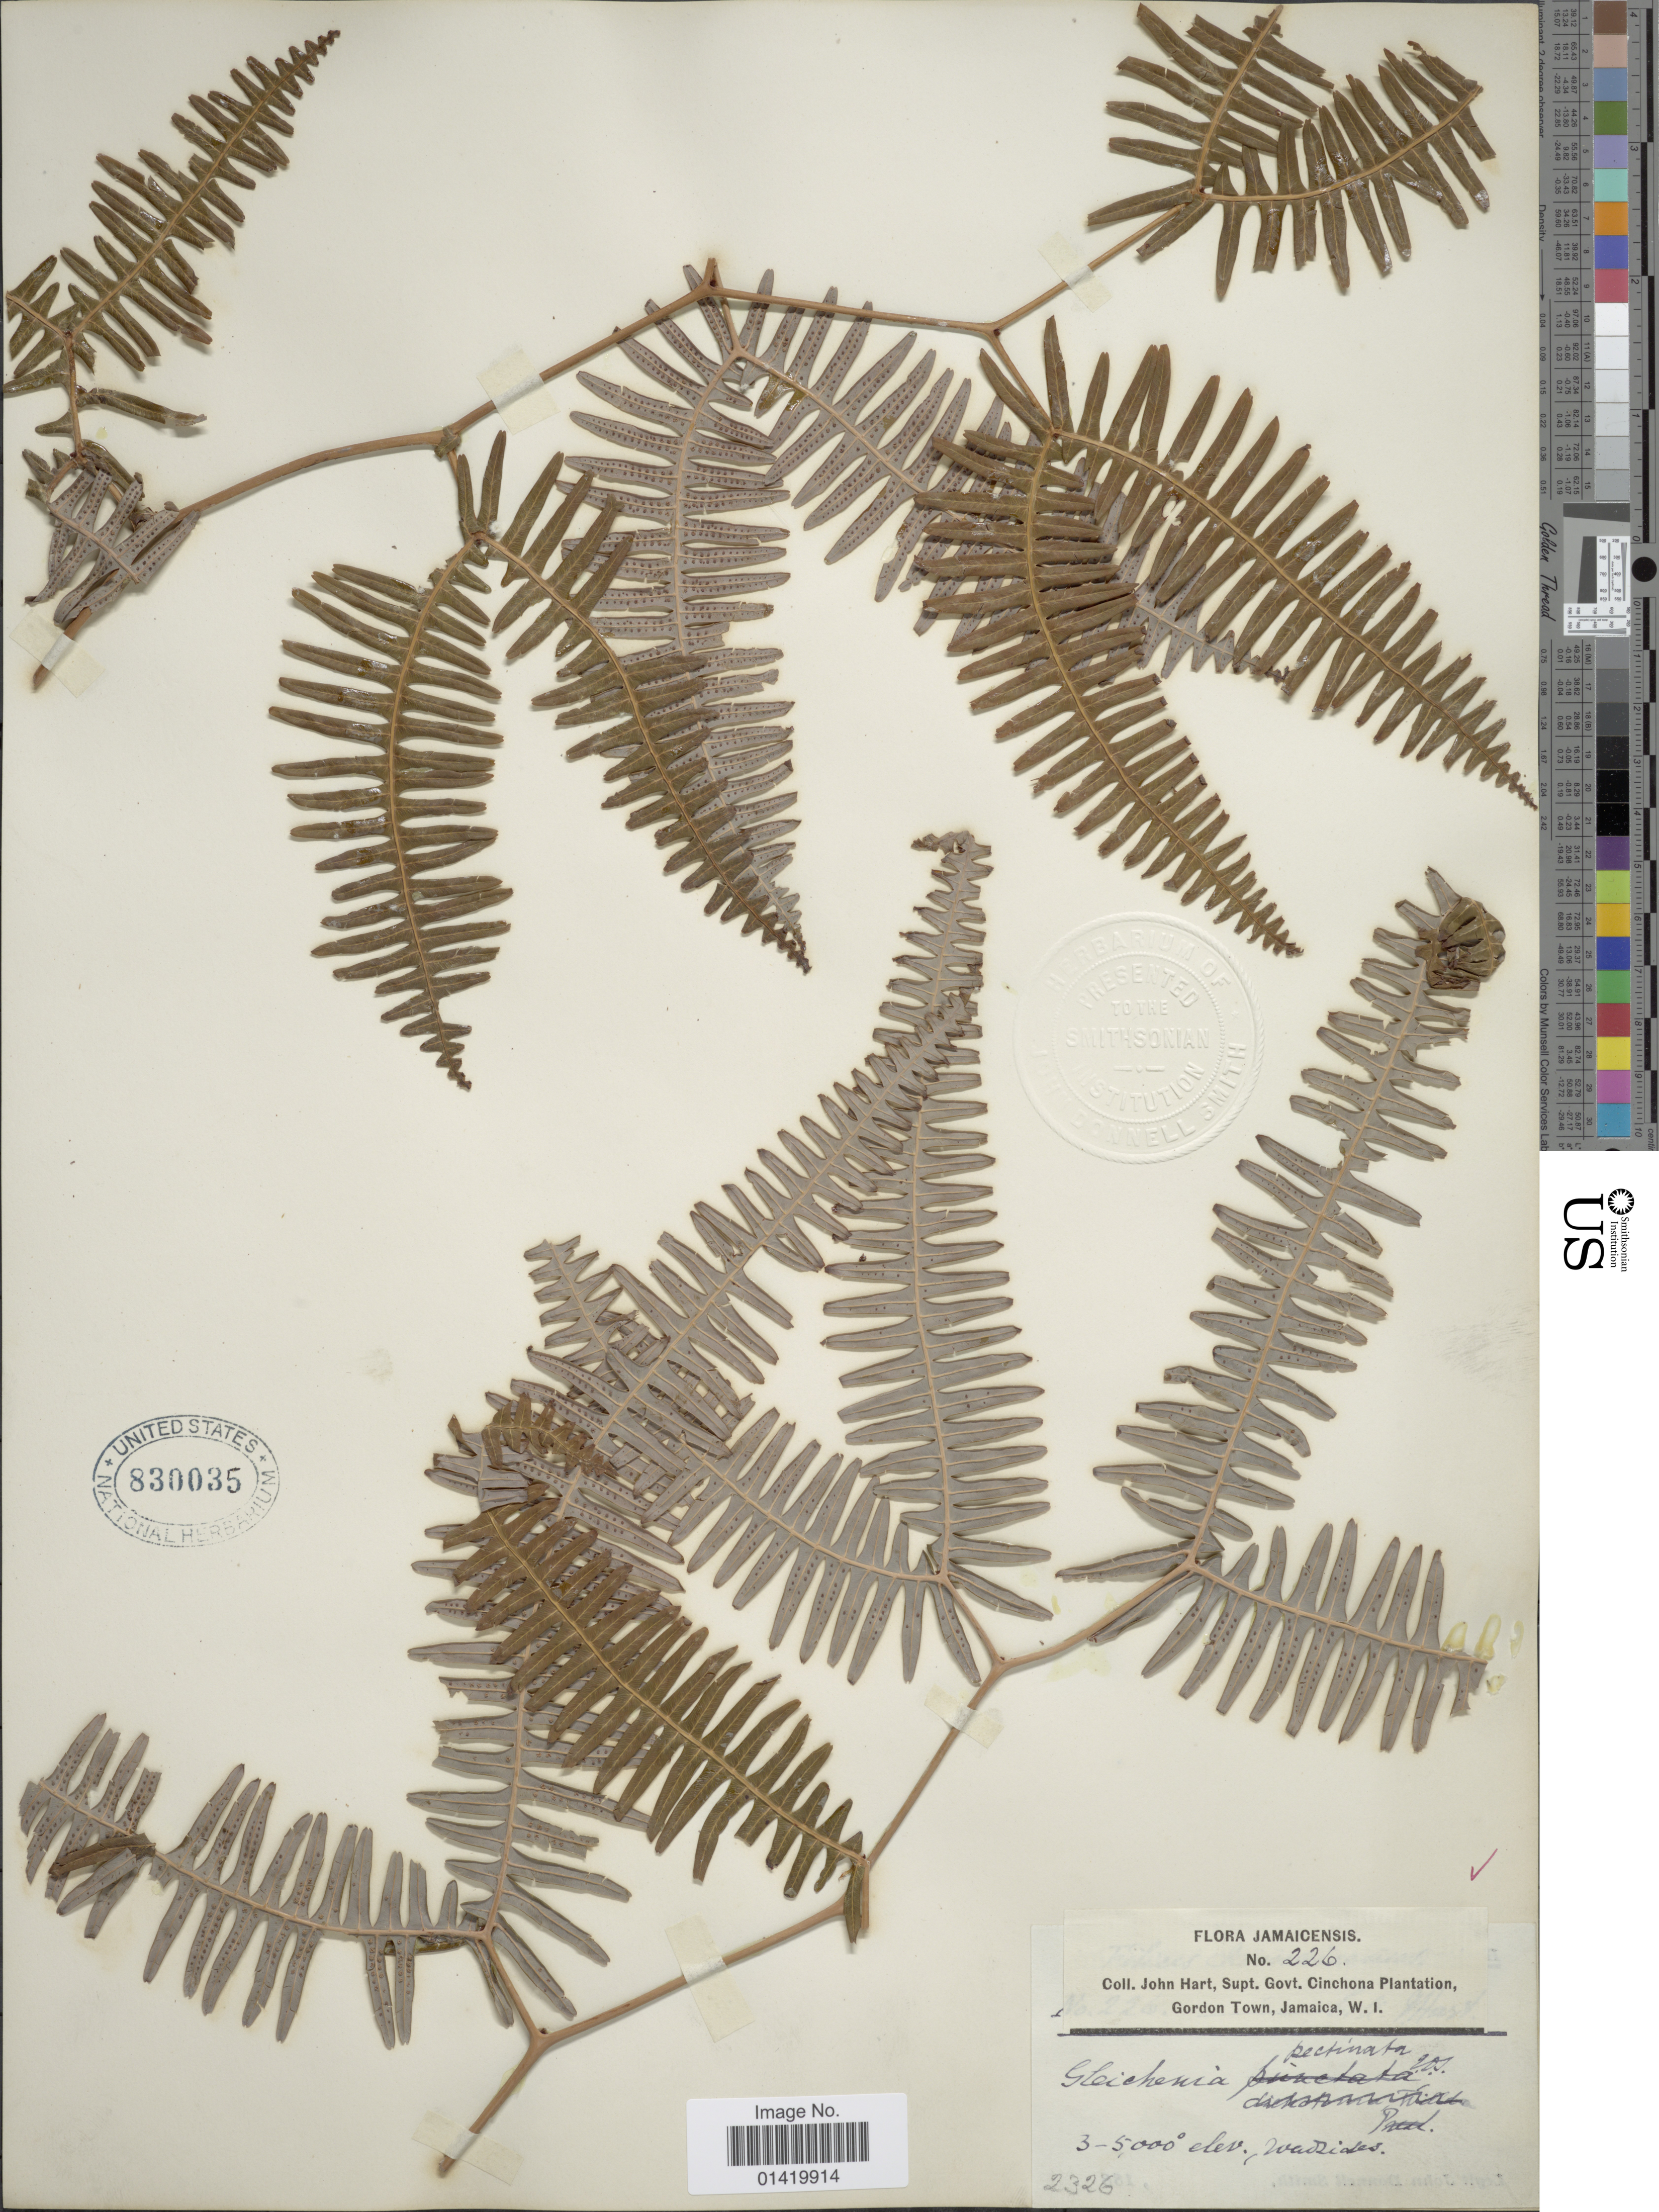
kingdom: Plantae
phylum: Tracheophyta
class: Polypodiopsida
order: Gleicheniales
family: Gleicheniaceae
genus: Gleichenella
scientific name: Gleichenella pectinata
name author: (Willd.) Ching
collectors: J. Hart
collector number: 226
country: Jamaica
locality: Roadsides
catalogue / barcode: US 830035